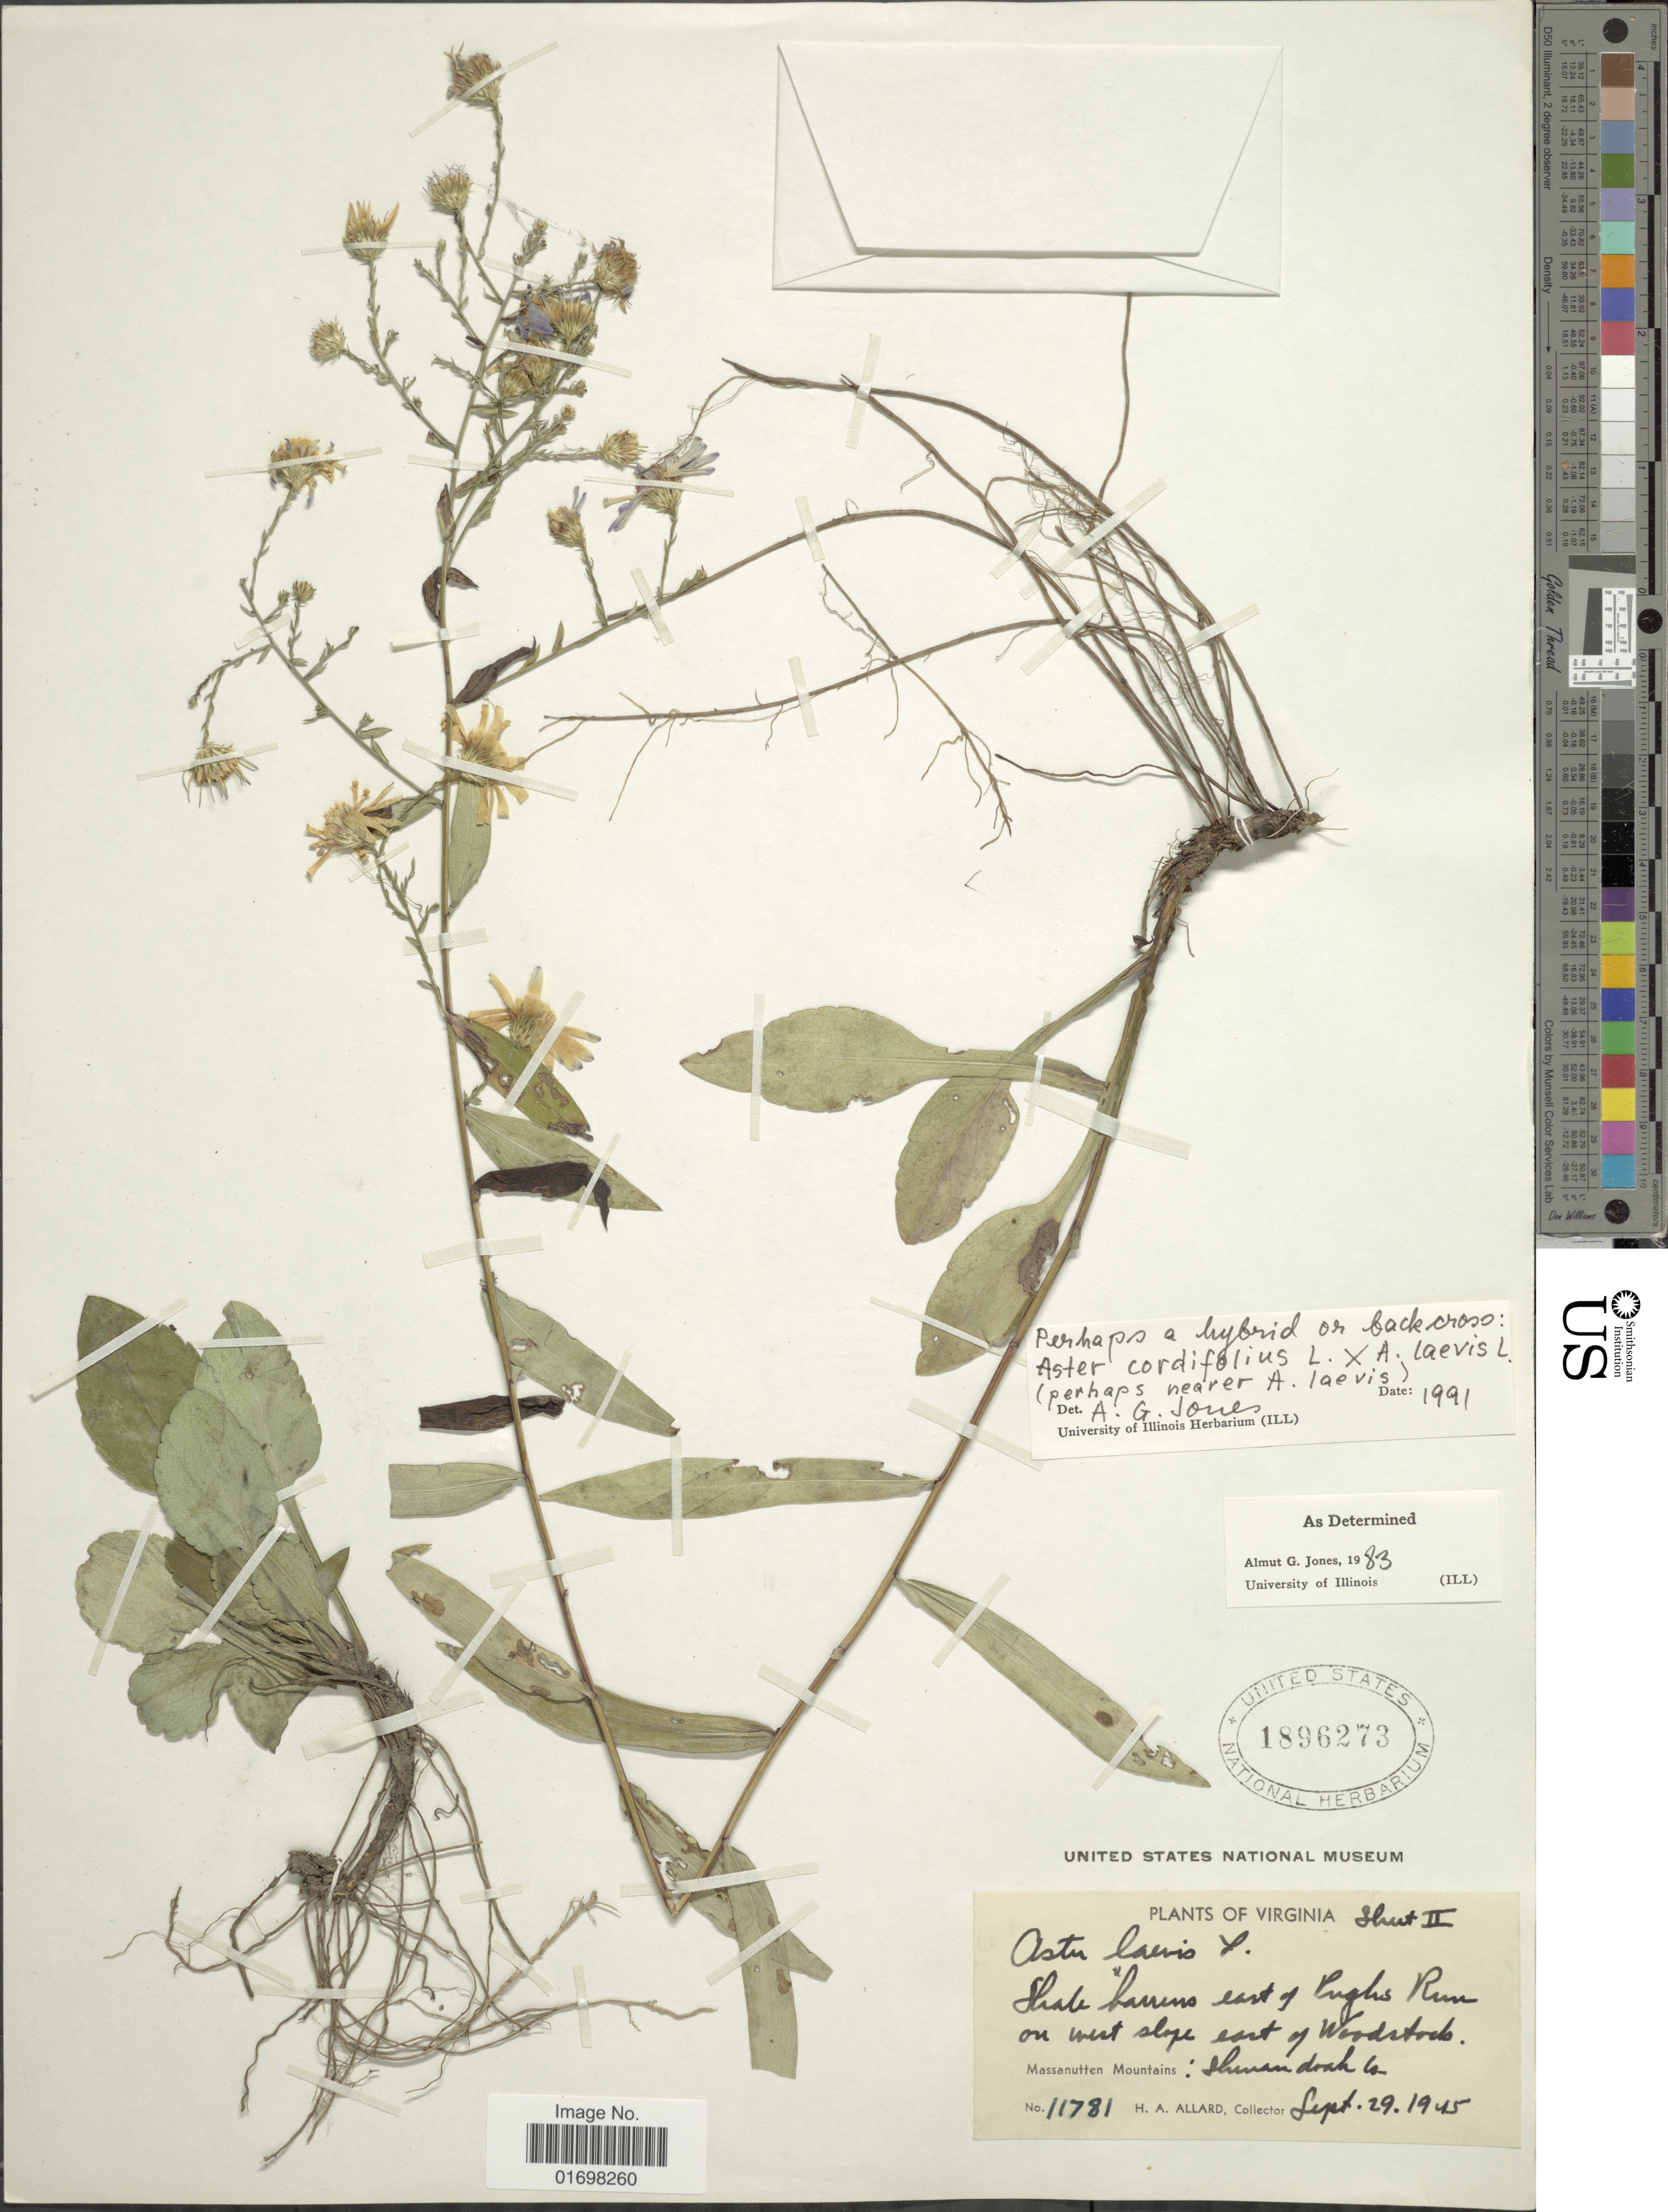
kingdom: Plantae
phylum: Tracheophyta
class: Magnoliopsida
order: Asterales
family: Asteraceae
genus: Symphyotrichum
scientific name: Symphyotrichum cordifolium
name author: (L.) G.L. Nesom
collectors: H. A. Allard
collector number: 11781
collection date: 1945-09-29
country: United States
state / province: Virginia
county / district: Shenandoah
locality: East of Pughs Run on west slope east of Woodstock. Massanutten Mountains.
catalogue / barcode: US 1896273